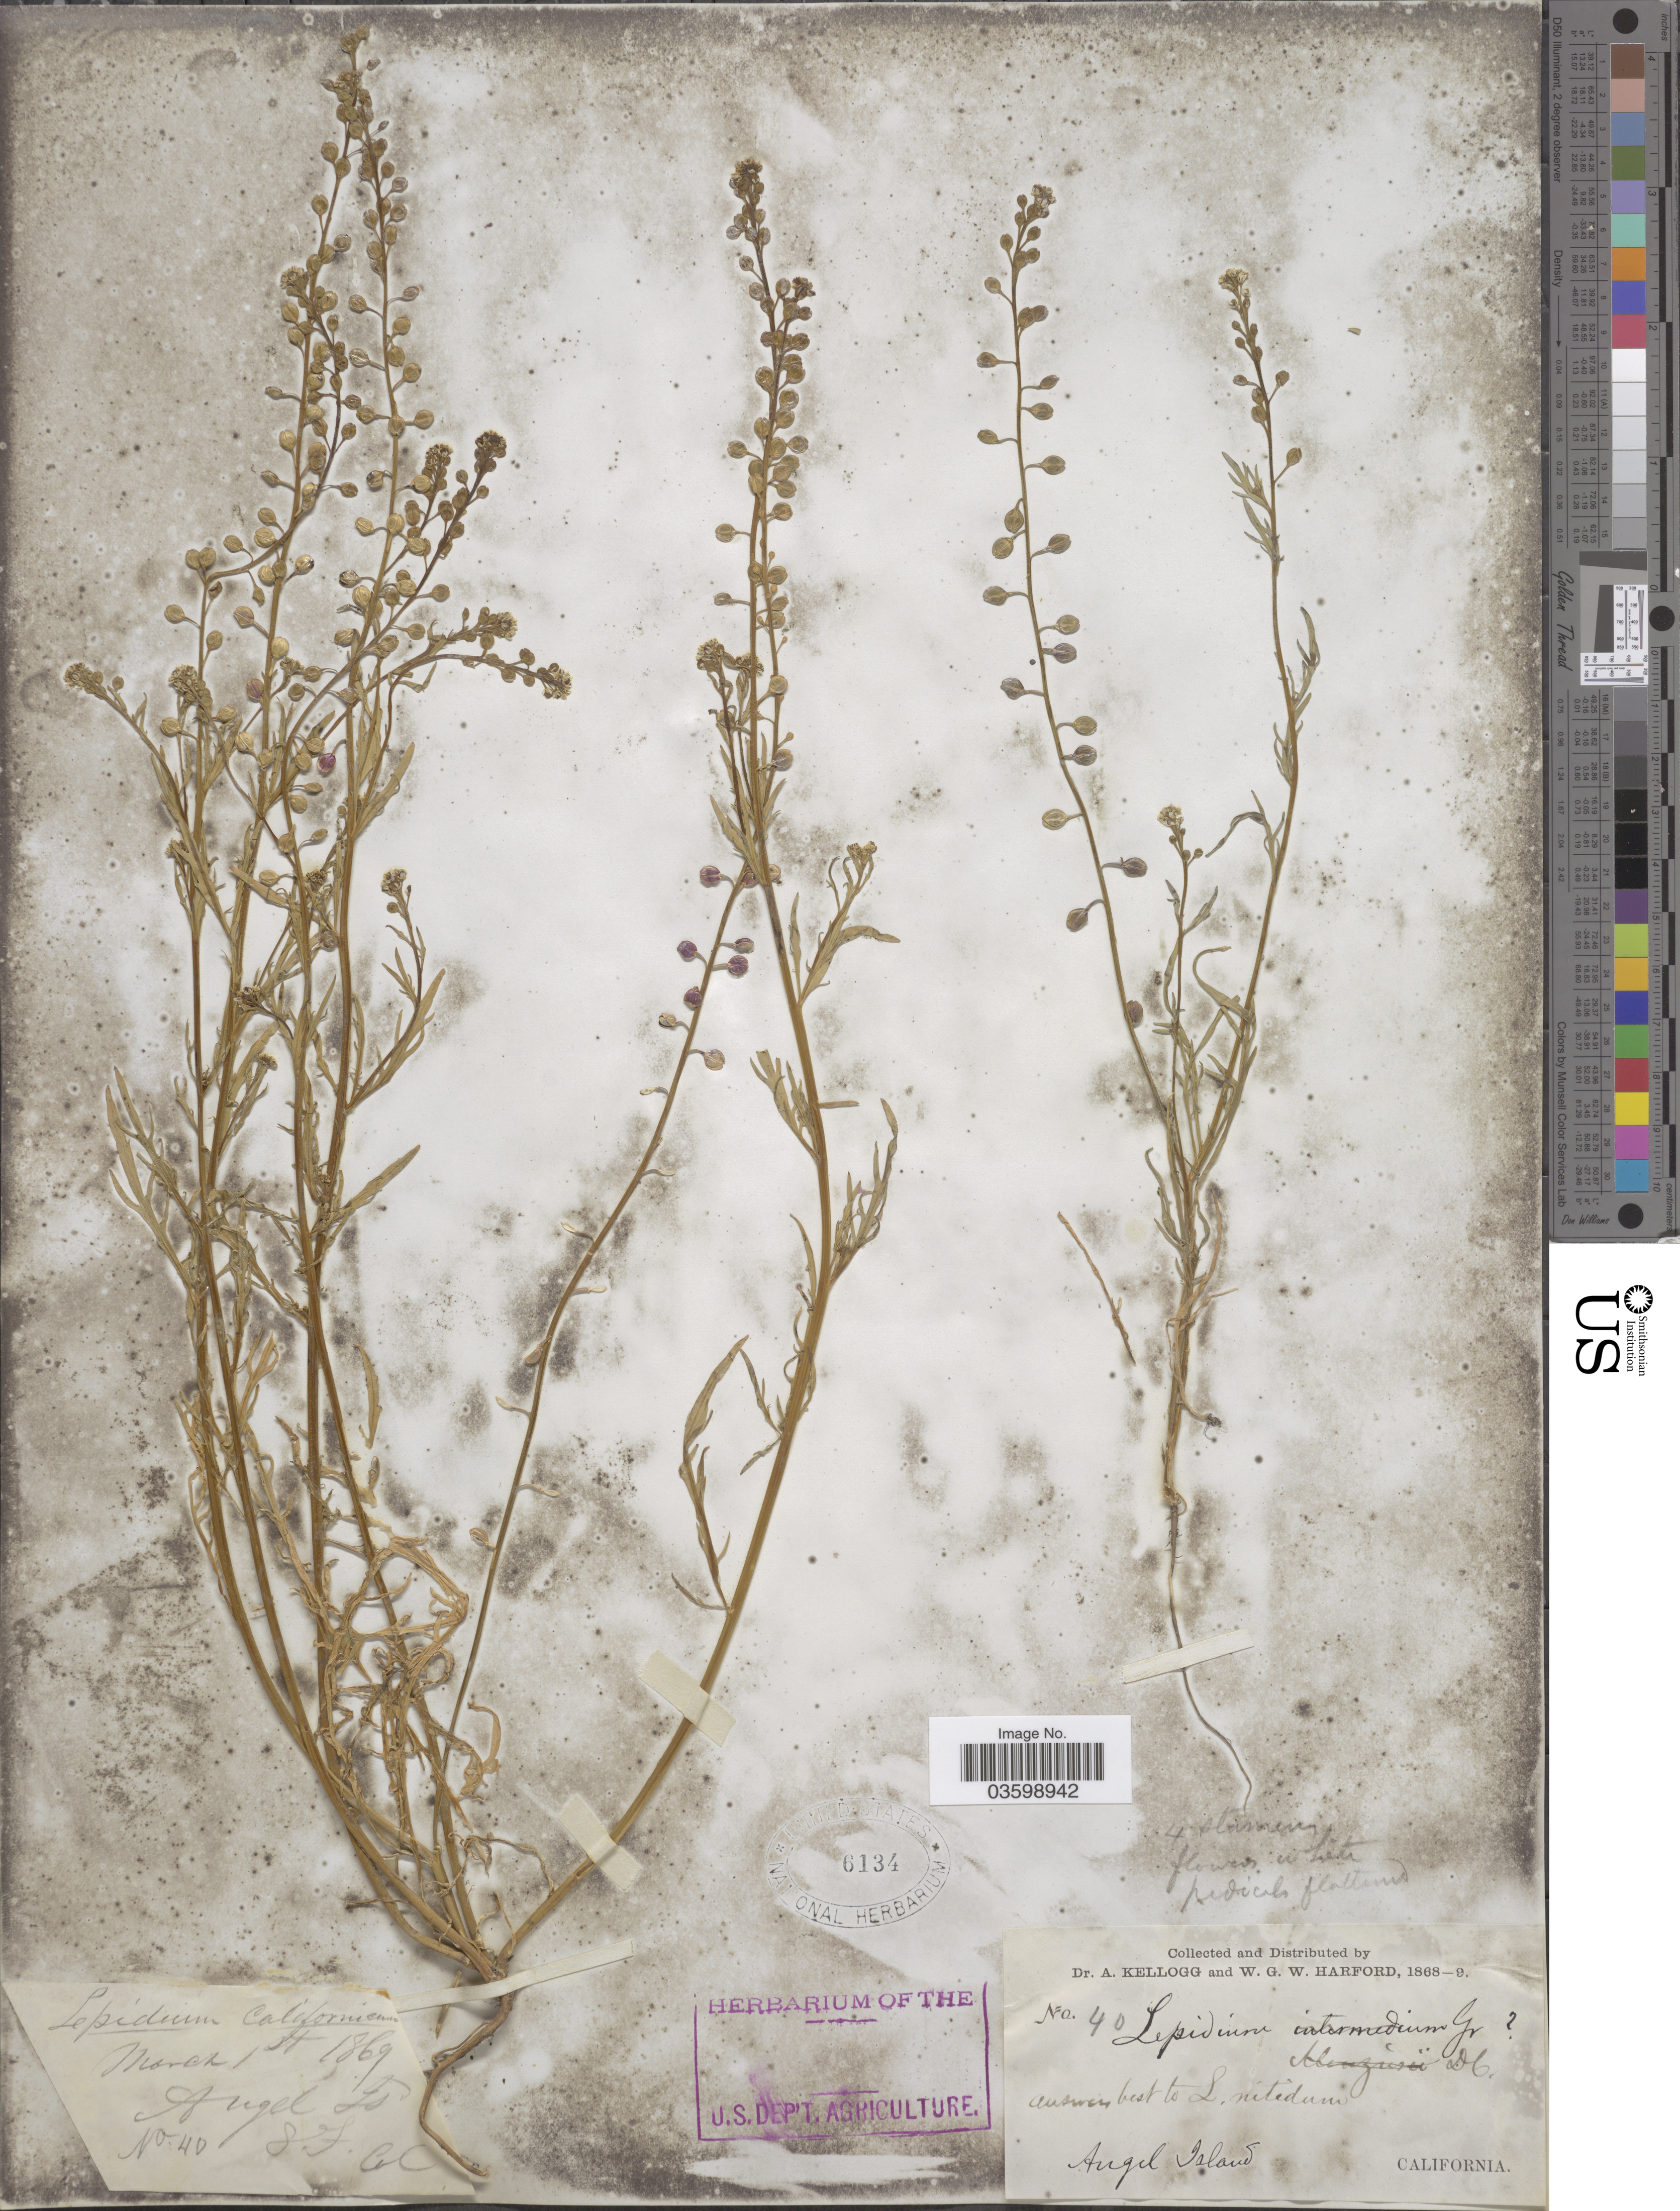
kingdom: Plantae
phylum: Tracheophyta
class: Magnoliopsida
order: Brassicales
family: Brassicaceae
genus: Lepidium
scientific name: Lepidium nitidum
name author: Nutt.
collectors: A. Kellogg & W. G. W. Harford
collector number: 40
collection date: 1869-03-01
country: United States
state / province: California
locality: Angel Island.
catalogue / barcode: US 6134